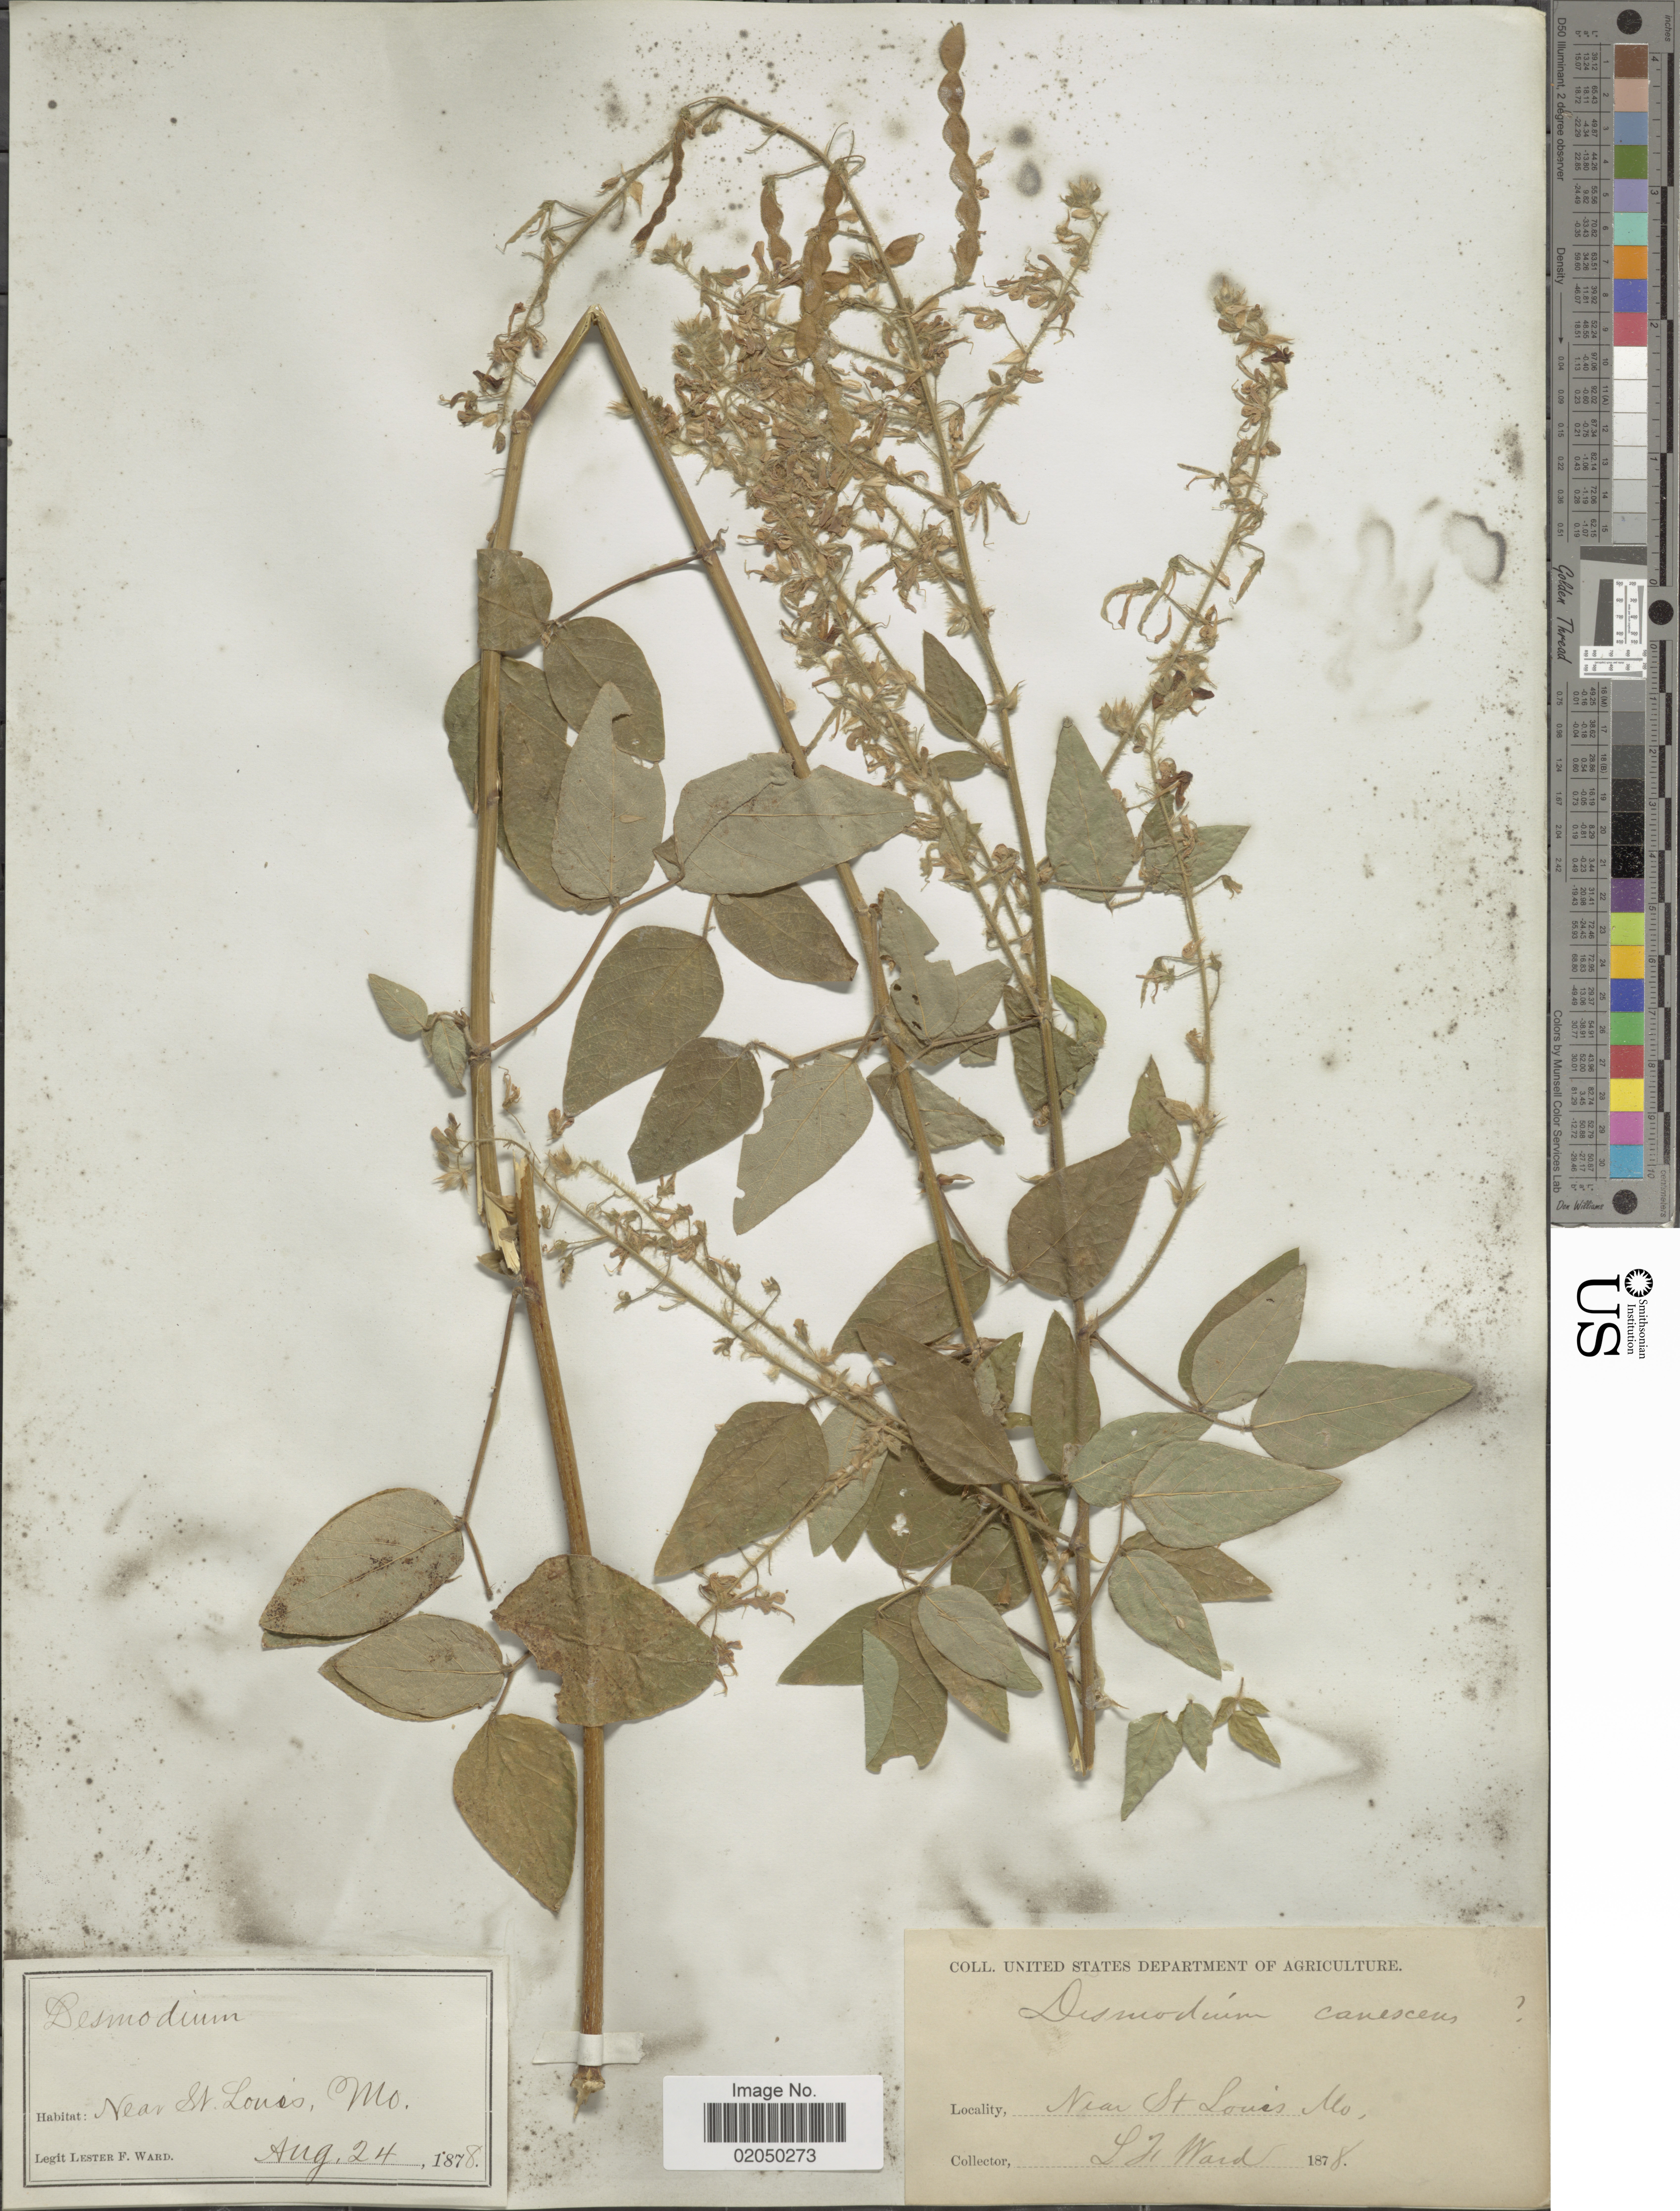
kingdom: Plantae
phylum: Tracheophyta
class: Magnoliopsida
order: Fabales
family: Fabaceae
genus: Desmodium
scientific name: Desmodium canescens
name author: (L.) DC.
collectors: L. F. Ward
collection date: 1878-08-24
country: United States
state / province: Missouri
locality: Near St, Louis